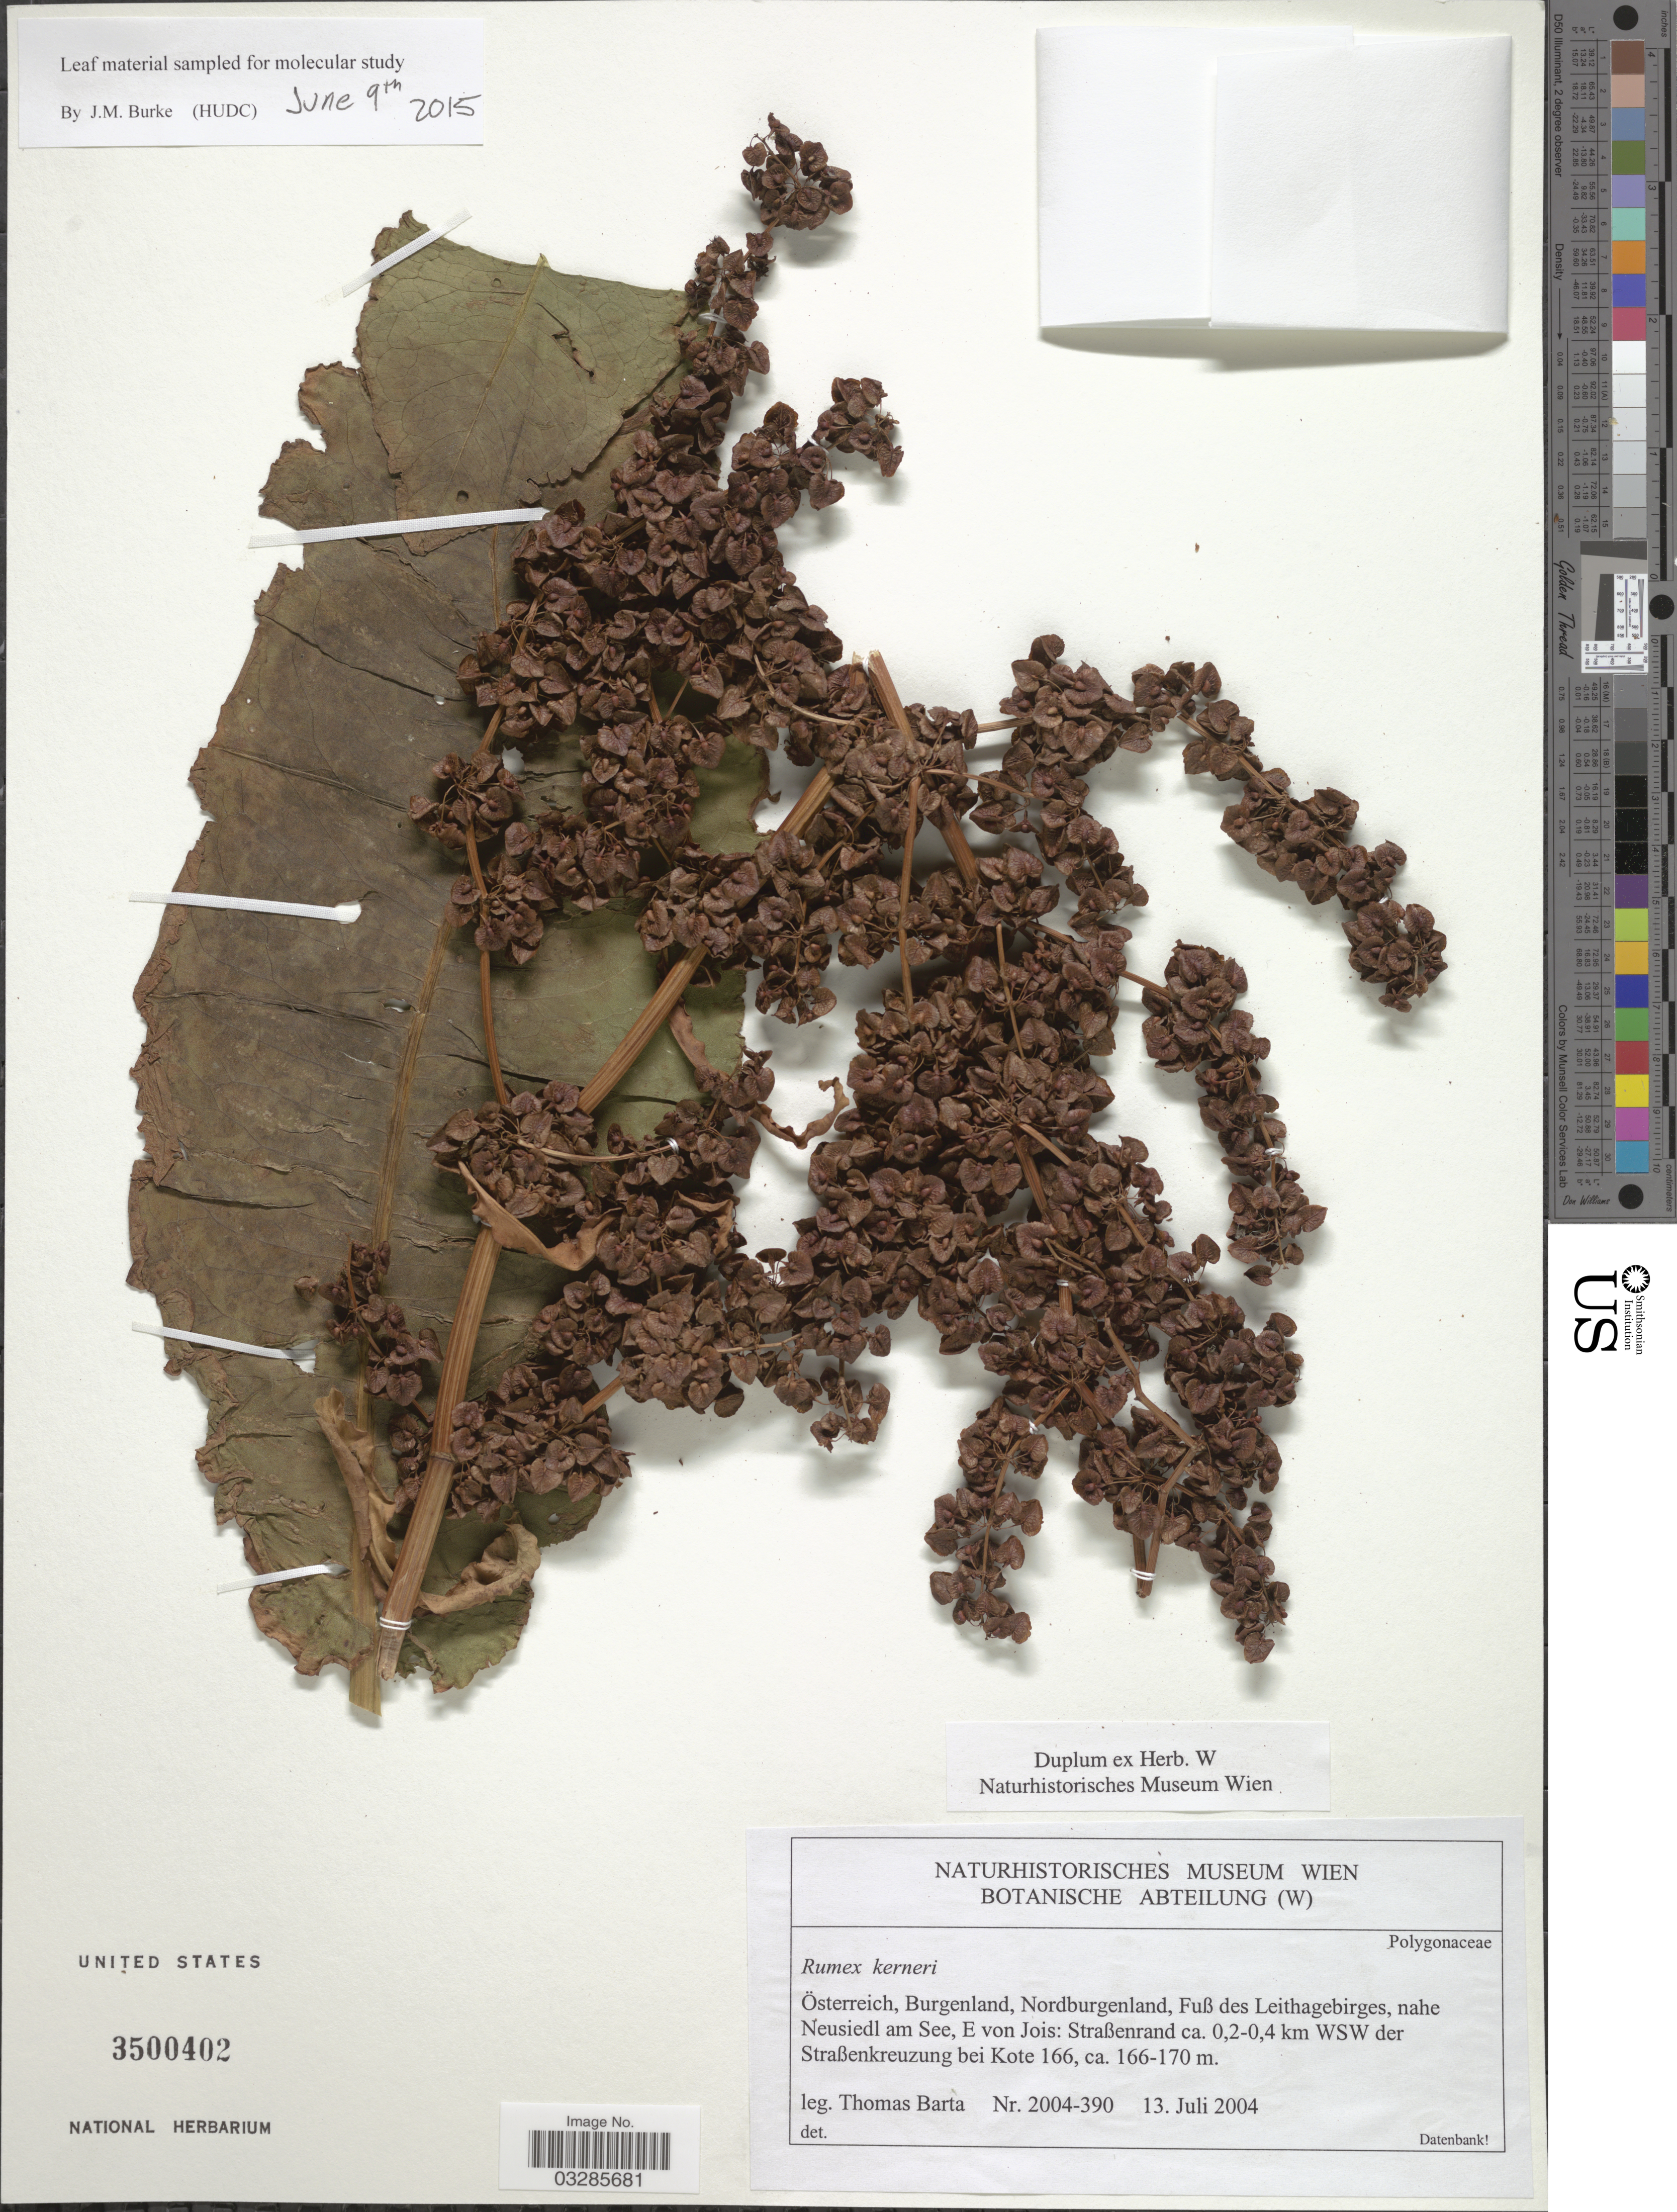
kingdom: Plantae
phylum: Tracheophyta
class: Magnoliopsida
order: Caryophyllales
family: Polygonaceae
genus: Rumex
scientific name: Rumex kerneri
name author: Borbás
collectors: T. Barta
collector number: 2004-390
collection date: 2004-07-13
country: Austria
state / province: Burgenland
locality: Österreich, Nordburgenland, Fuß des Leithagebirges, nahe Neusiedl am See, E von Jois: Straßenrand ca. 0,2-0,4 km WSW der Straßenkreuzung bei Kote 166.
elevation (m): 166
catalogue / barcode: US 3500402